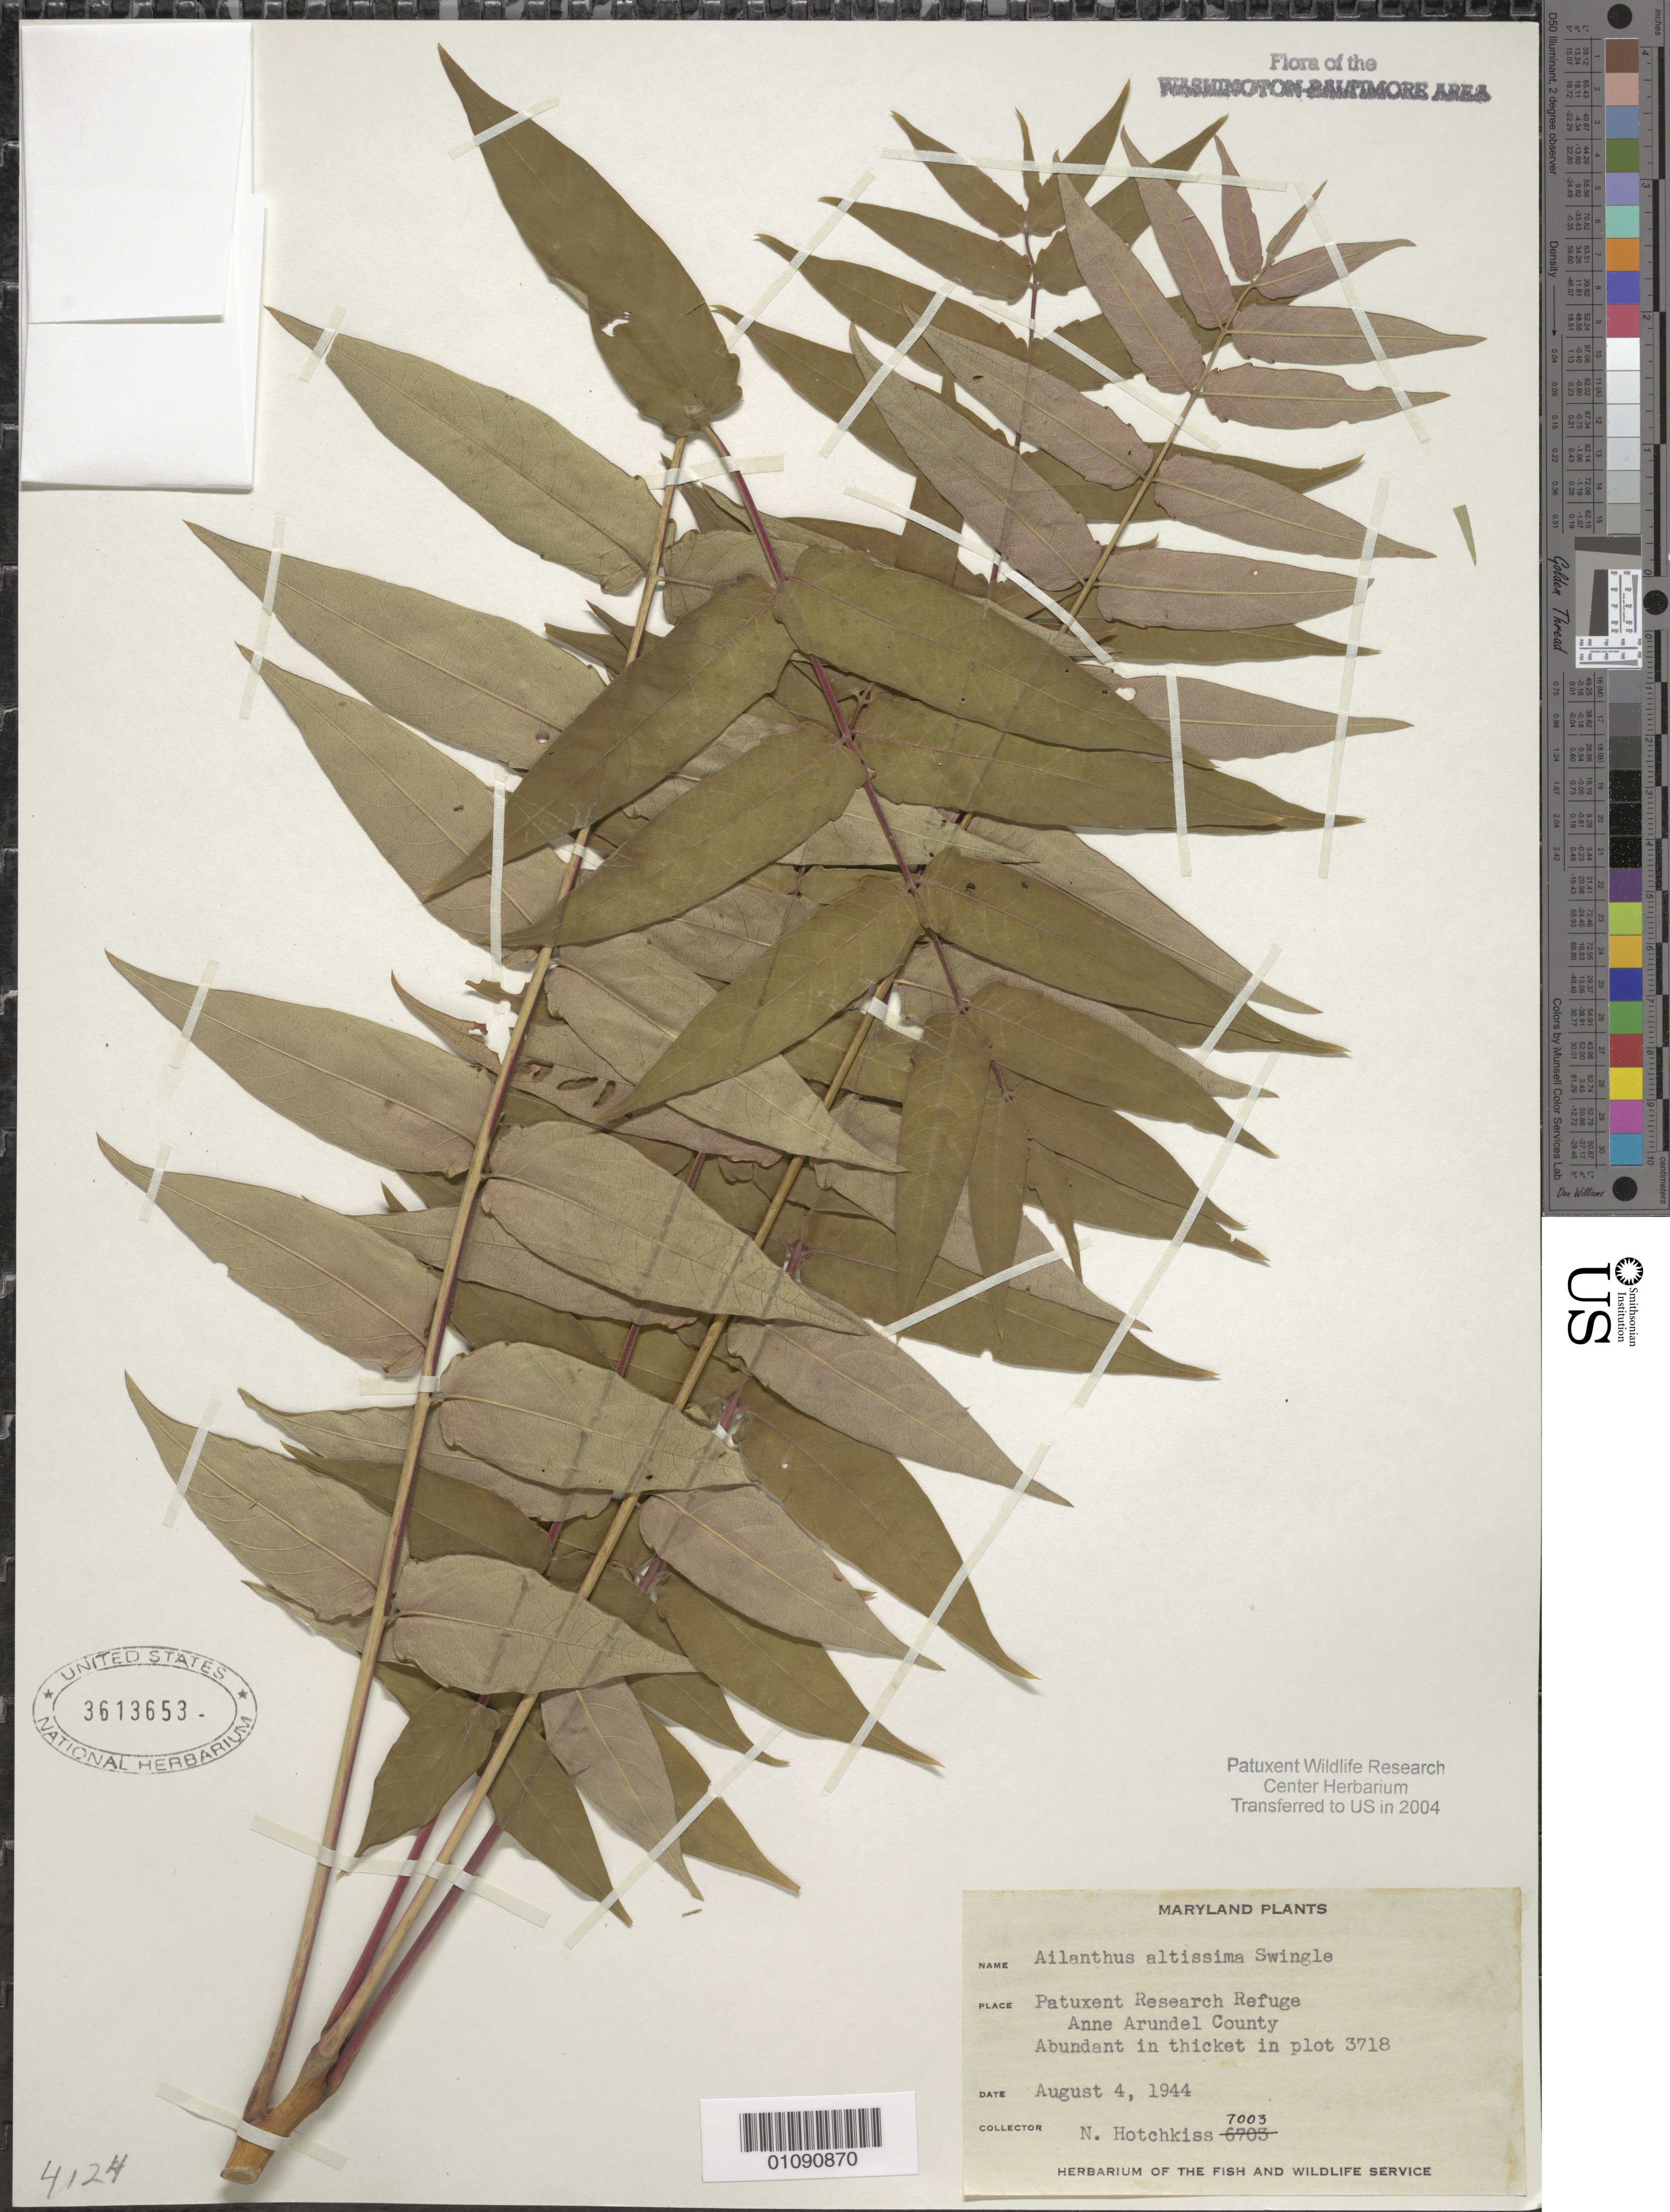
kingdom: Plantae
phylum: Tracheophyta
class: Magnoliopsida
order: Sapindales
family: Simaroubaceae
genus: Ailanthus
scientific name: Ailanthus altissima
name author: (Mill.) Swingle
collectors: N. Hotchkiss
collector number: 7003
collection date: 1944-08-04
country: United States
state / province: Maryland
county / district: Anne Arundel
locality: Patuxent Wildlife Refuge.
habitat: Abundant in thicket in plot 3718.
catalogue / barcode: US 3613653